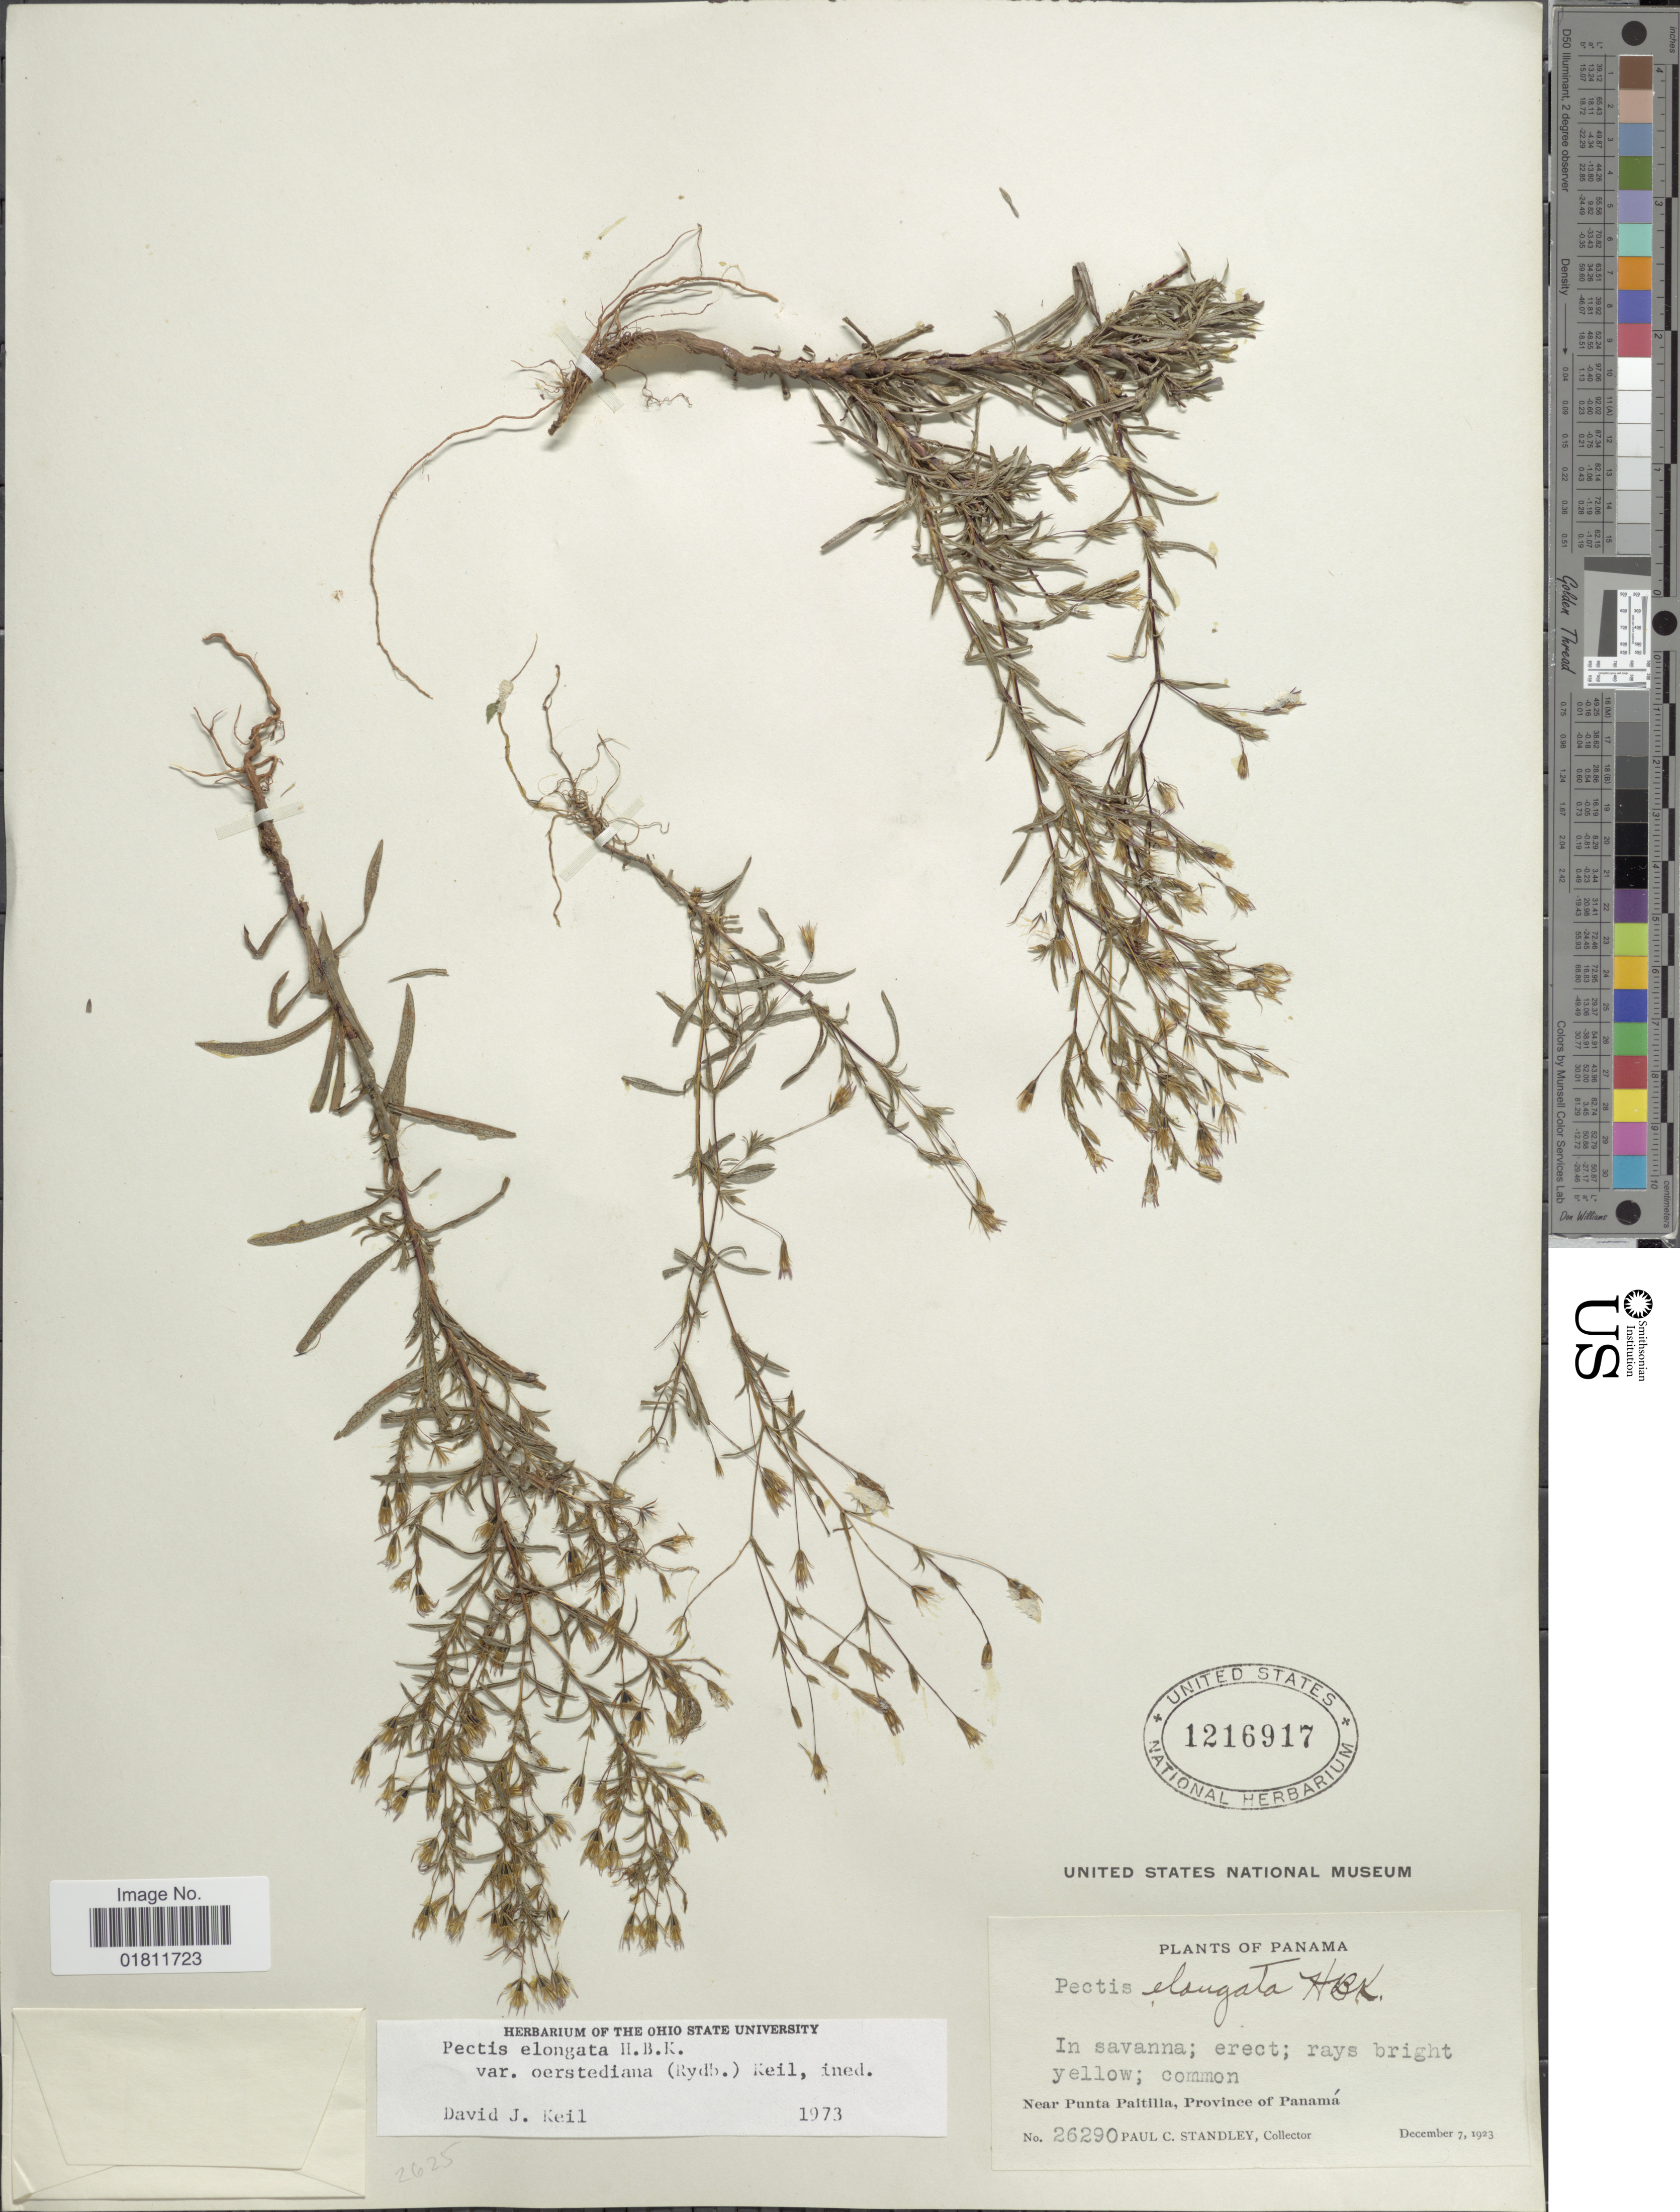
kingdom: Plantae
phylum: Tracheophyta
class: Magnoliopsida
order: Asterales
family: Asteraceae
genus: Pectis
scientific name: Pectis elongata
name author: Kunth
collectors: P. C. Standley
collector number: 26290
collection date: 1923-12-07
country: Panama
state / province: Panamá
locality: Near Punta Paitilla, Province of Panama.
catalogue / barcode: US 1216917